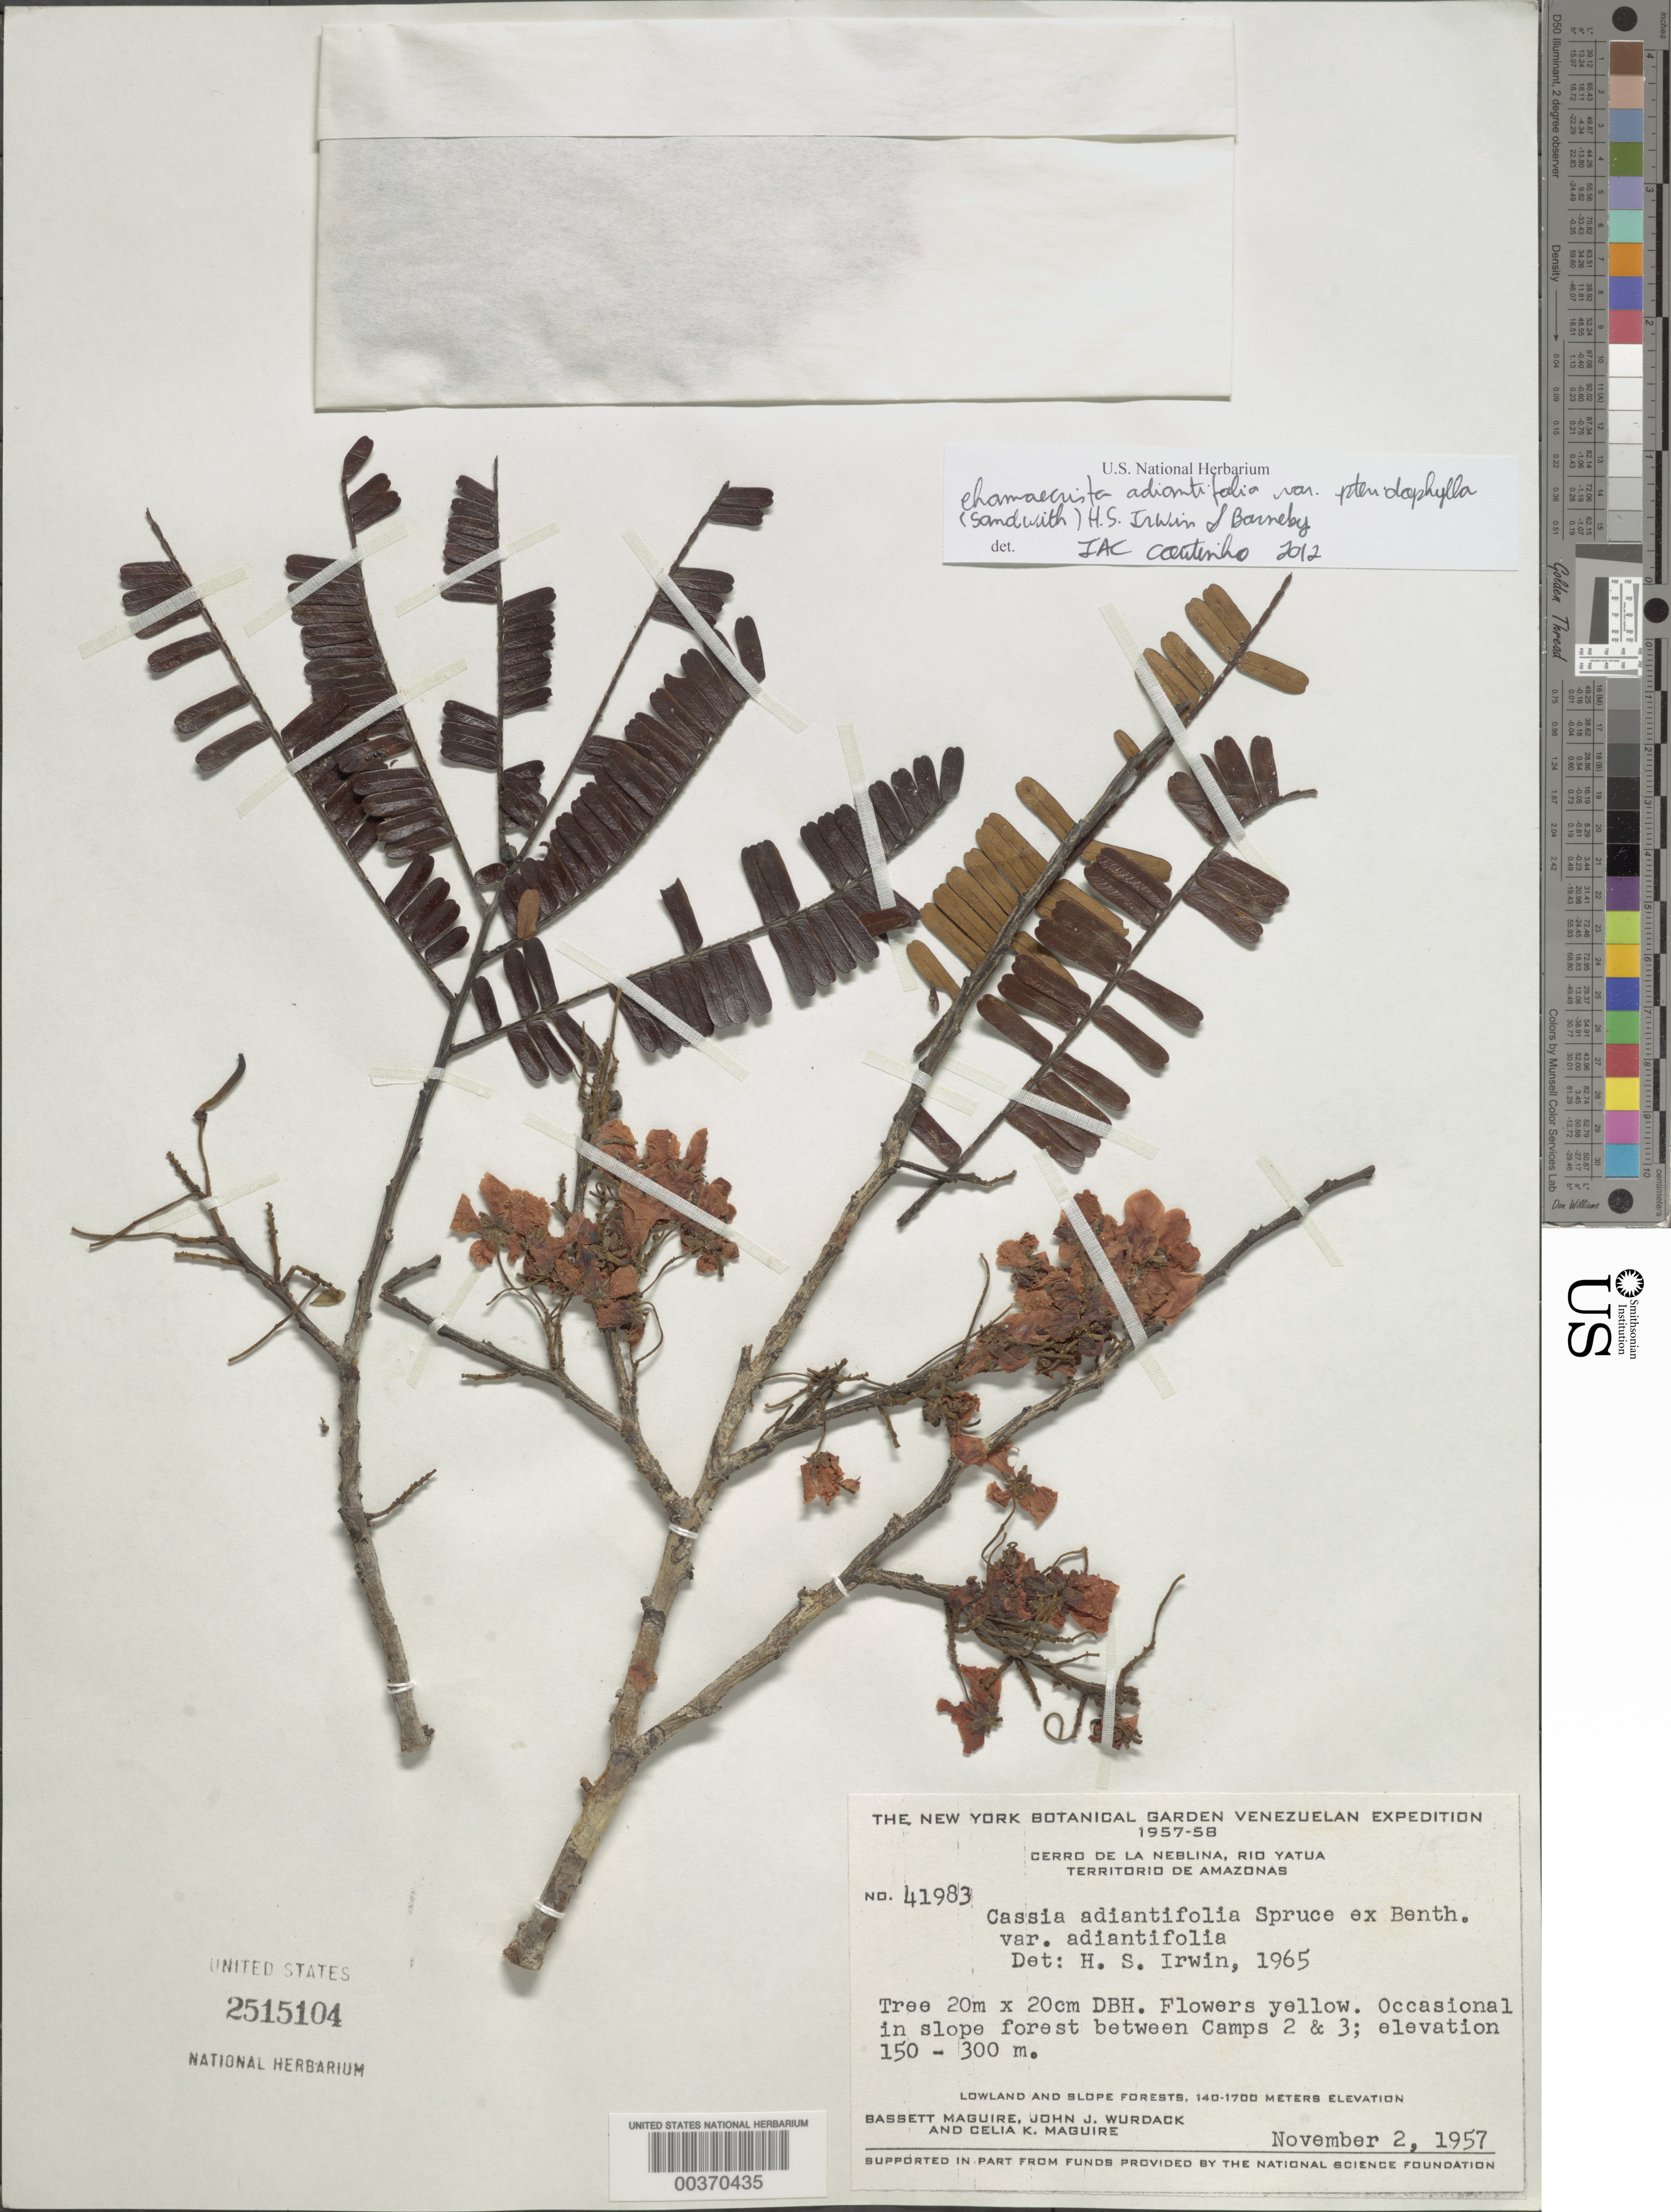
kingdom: Plantae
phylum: Tracheophyta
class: Magnoliopsida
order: Fabales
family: Fabaceae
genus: Chamaecrista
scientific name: Chamaecrista adiantifolia var. pteridophylla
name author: (Sandwith) H.S. Irwin & Barneby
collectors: B. Maguire, J. J. Wurdack & C. K. Maguire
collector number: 41983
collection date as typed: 02 Nov 1957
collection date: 1957-11-02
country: Venezuela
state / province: Amazonas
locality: In slope forest between Camps 2 and 3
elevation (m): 150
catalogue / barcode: US 2515104